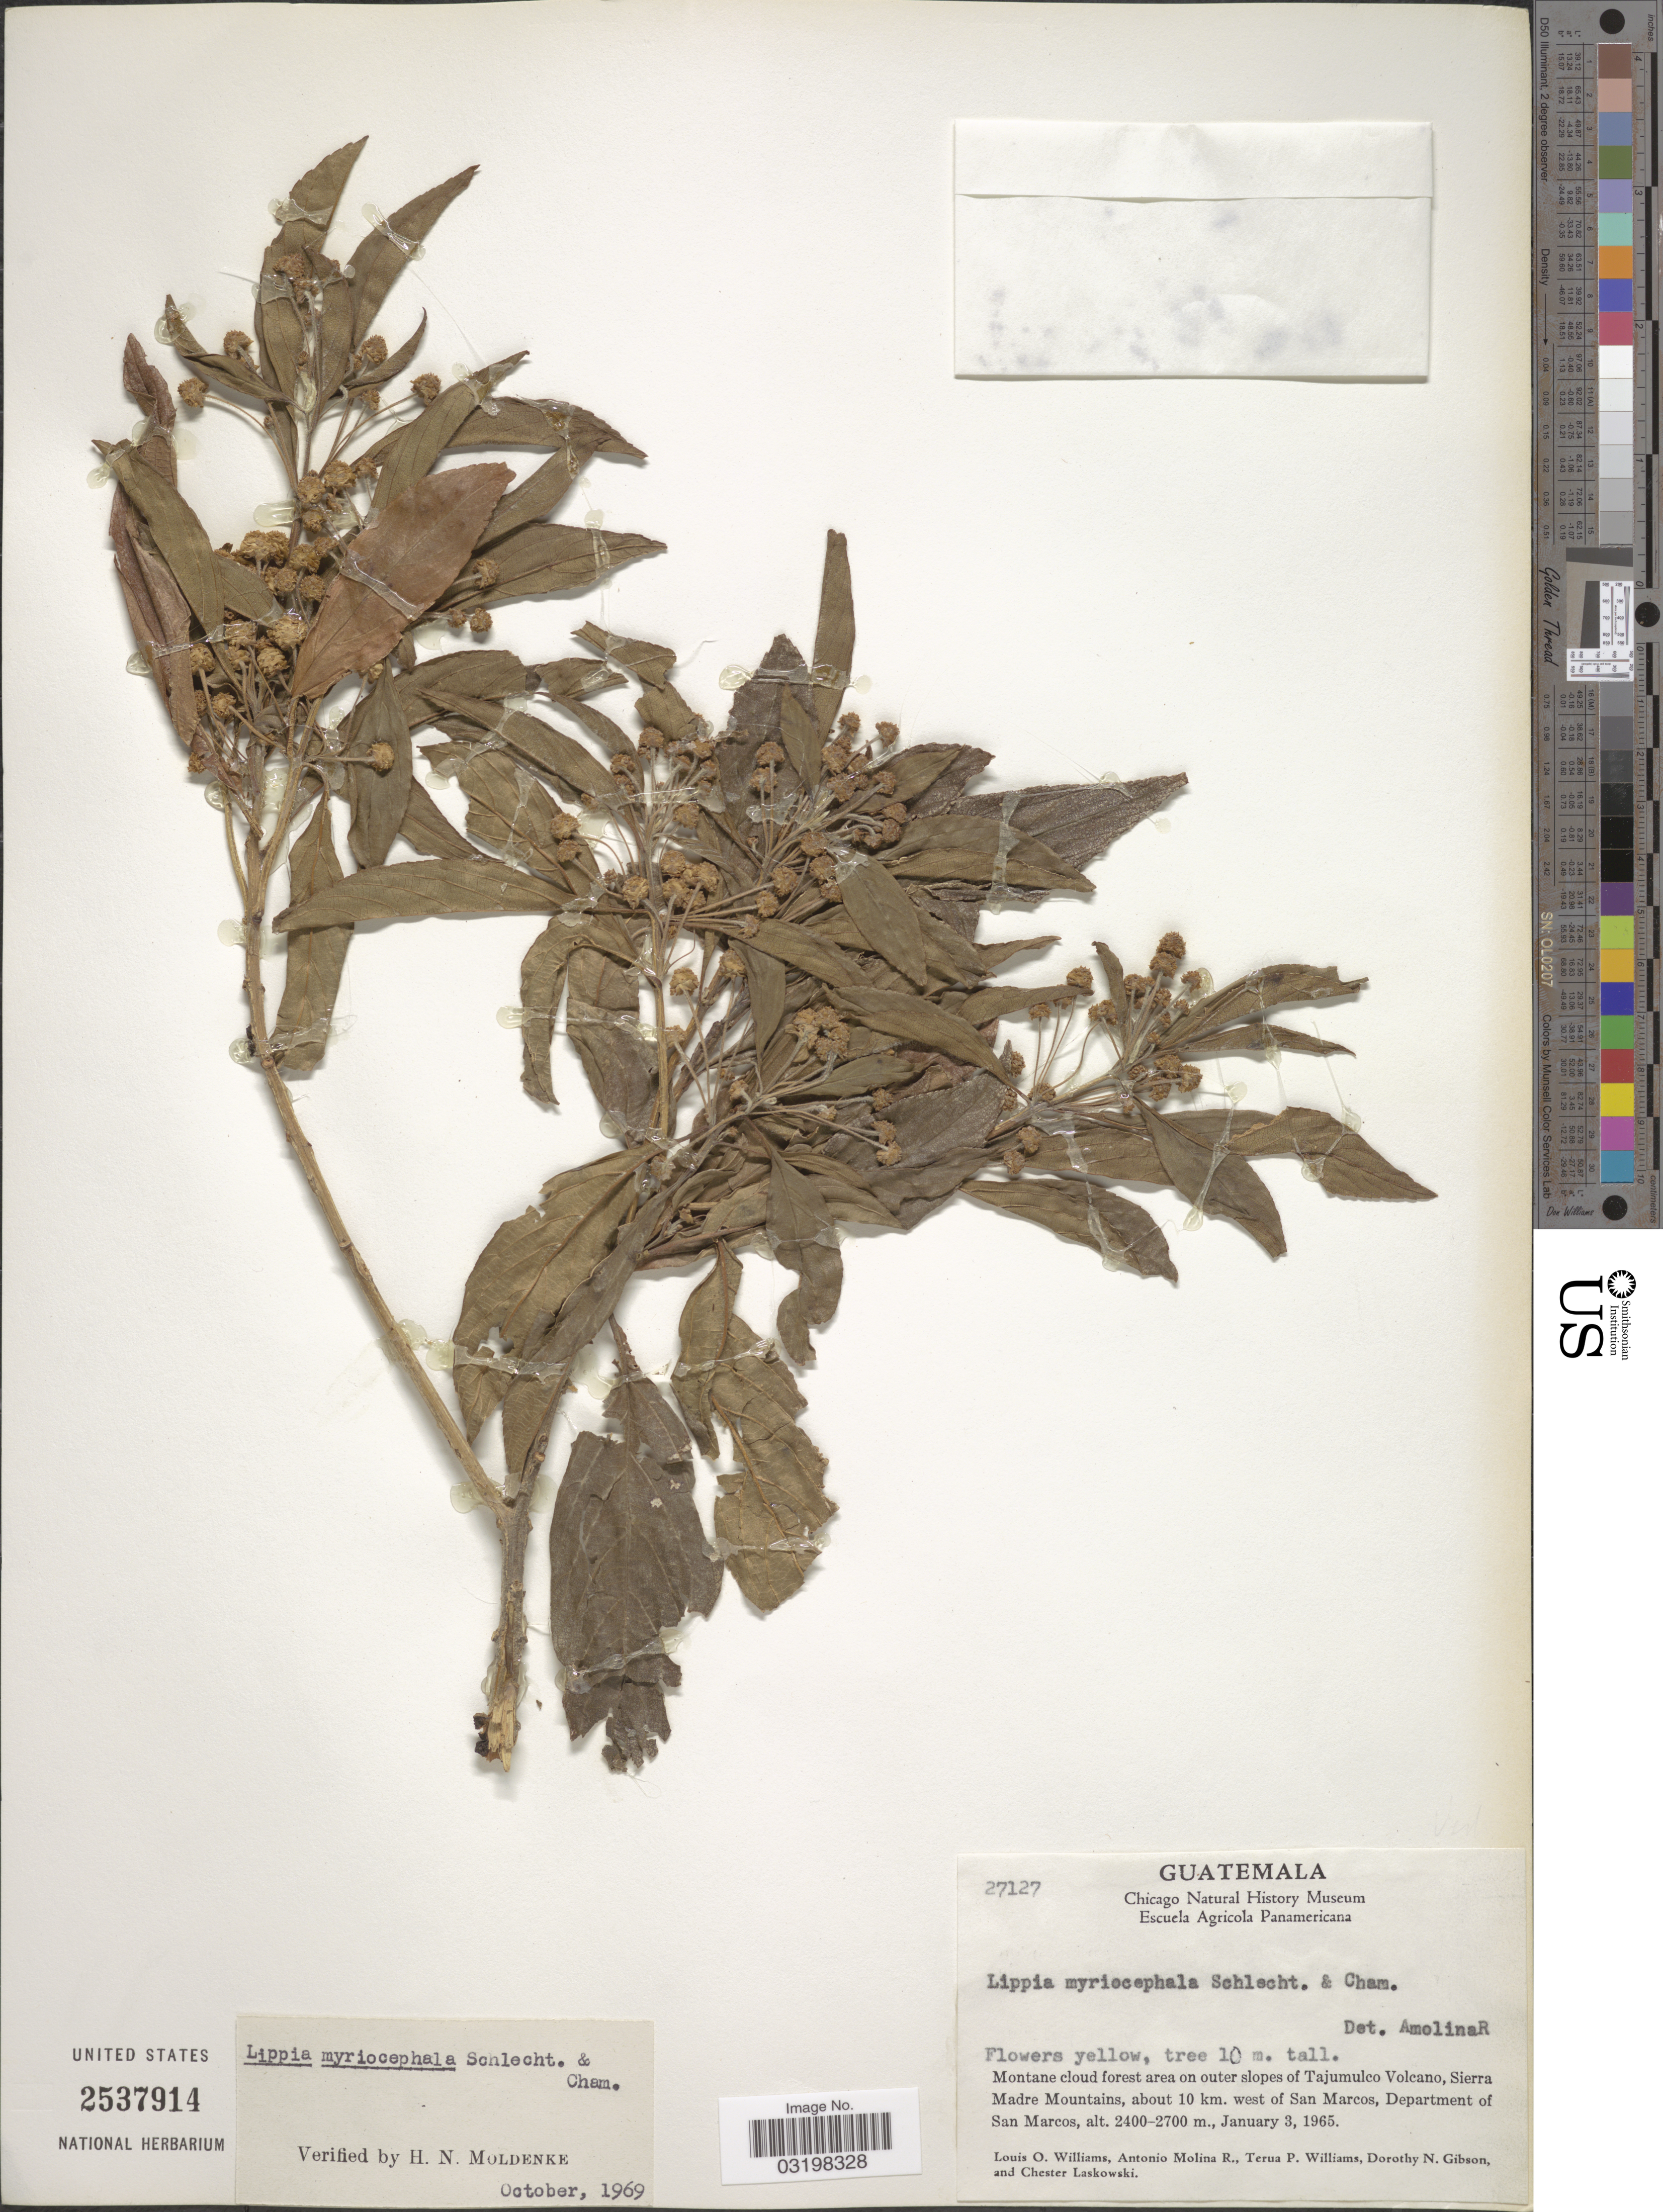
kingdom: Plantae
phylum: Tracheophyta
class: Magnoliopsida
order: Lamiales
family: Verbenaceae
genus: Lippia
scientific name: Lippia myriocephala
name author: Schltdl. & Cham.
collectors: L. O. Williams, A. Molina R., T. Williams, D. N. Gibson & C. Laskowski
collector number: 27127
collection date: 1965-01-03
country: Guatemala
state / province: San Marcos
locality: Montane cloud forest area on outer slopes of Tajumulco Volcano, Sierra Madre Mountains, about 10 km. west of San Marcos, Department of San Marcos.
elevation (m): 2400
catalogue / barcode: US 2537914